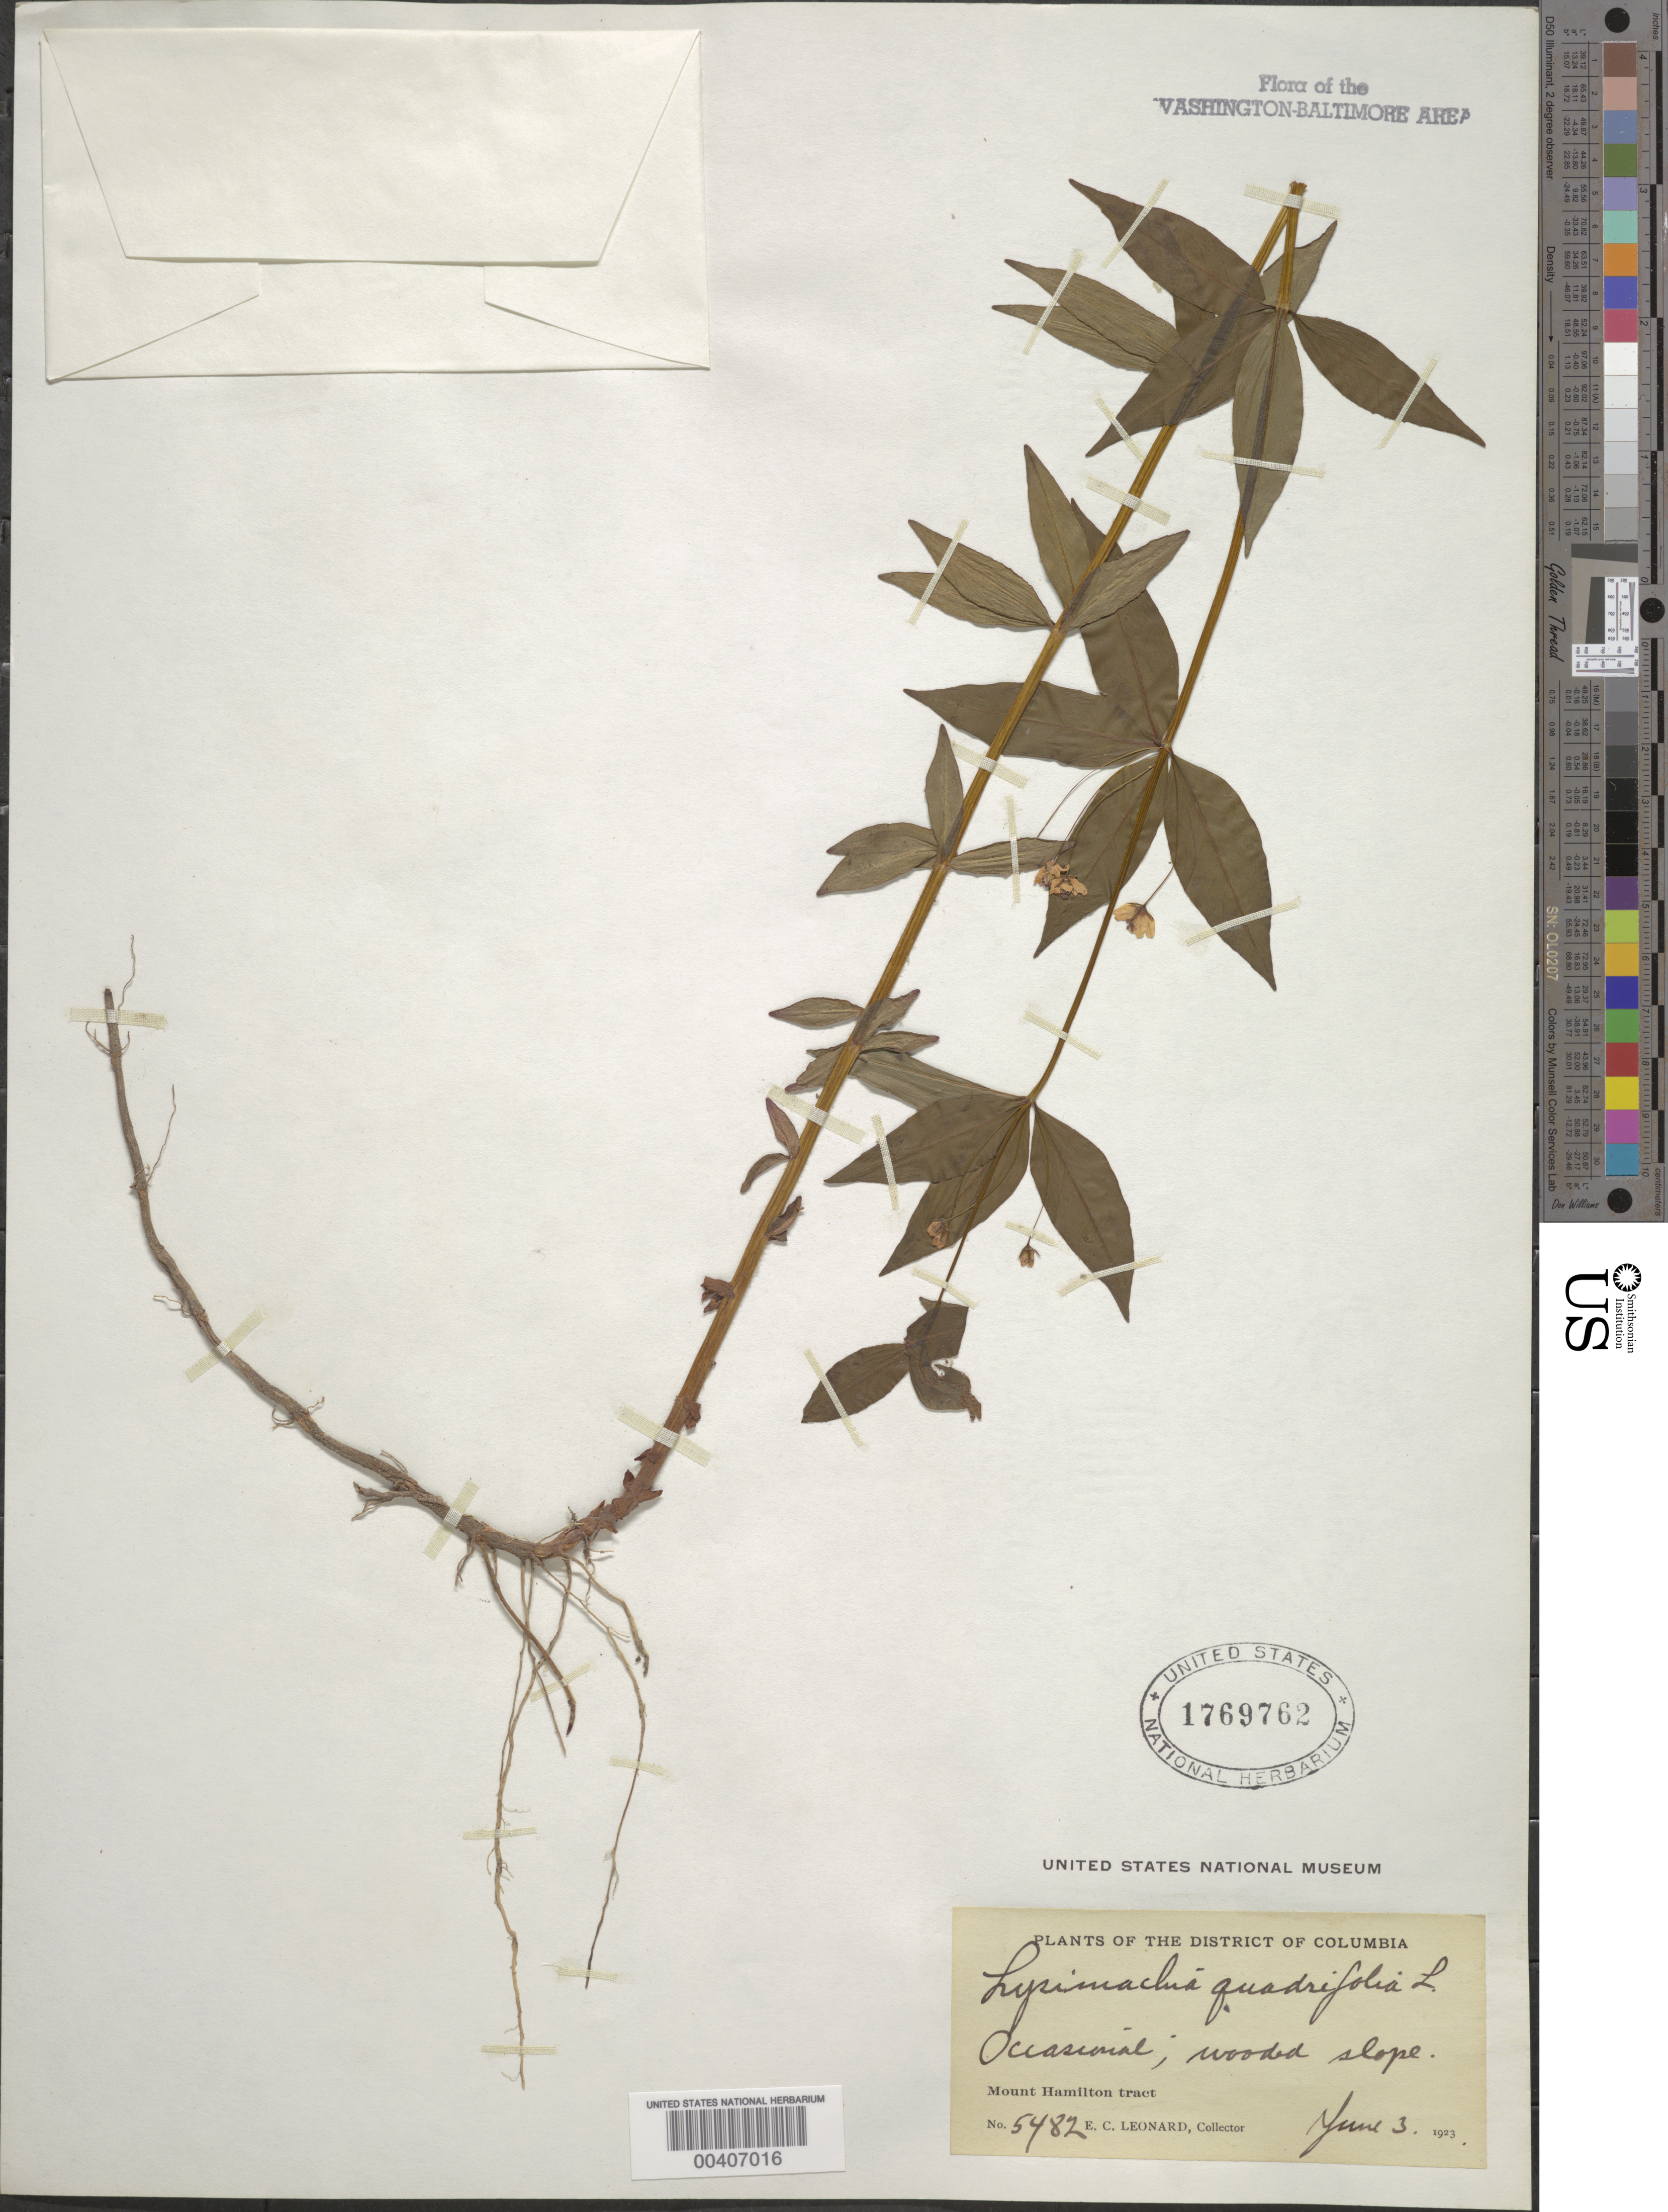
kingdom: Plantae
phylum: Tracheophyta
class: Magnoliopsida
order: Ericales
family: Primulaceae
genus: Lysimachia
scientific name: Lysimachia quadrifolia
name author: L.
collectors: E. C. Leonard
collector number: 5482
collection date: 1923-06-03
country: United States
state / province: District of Columbia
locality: The District of Columbia, Mount Hamilton tract.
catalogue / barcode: US 1769762